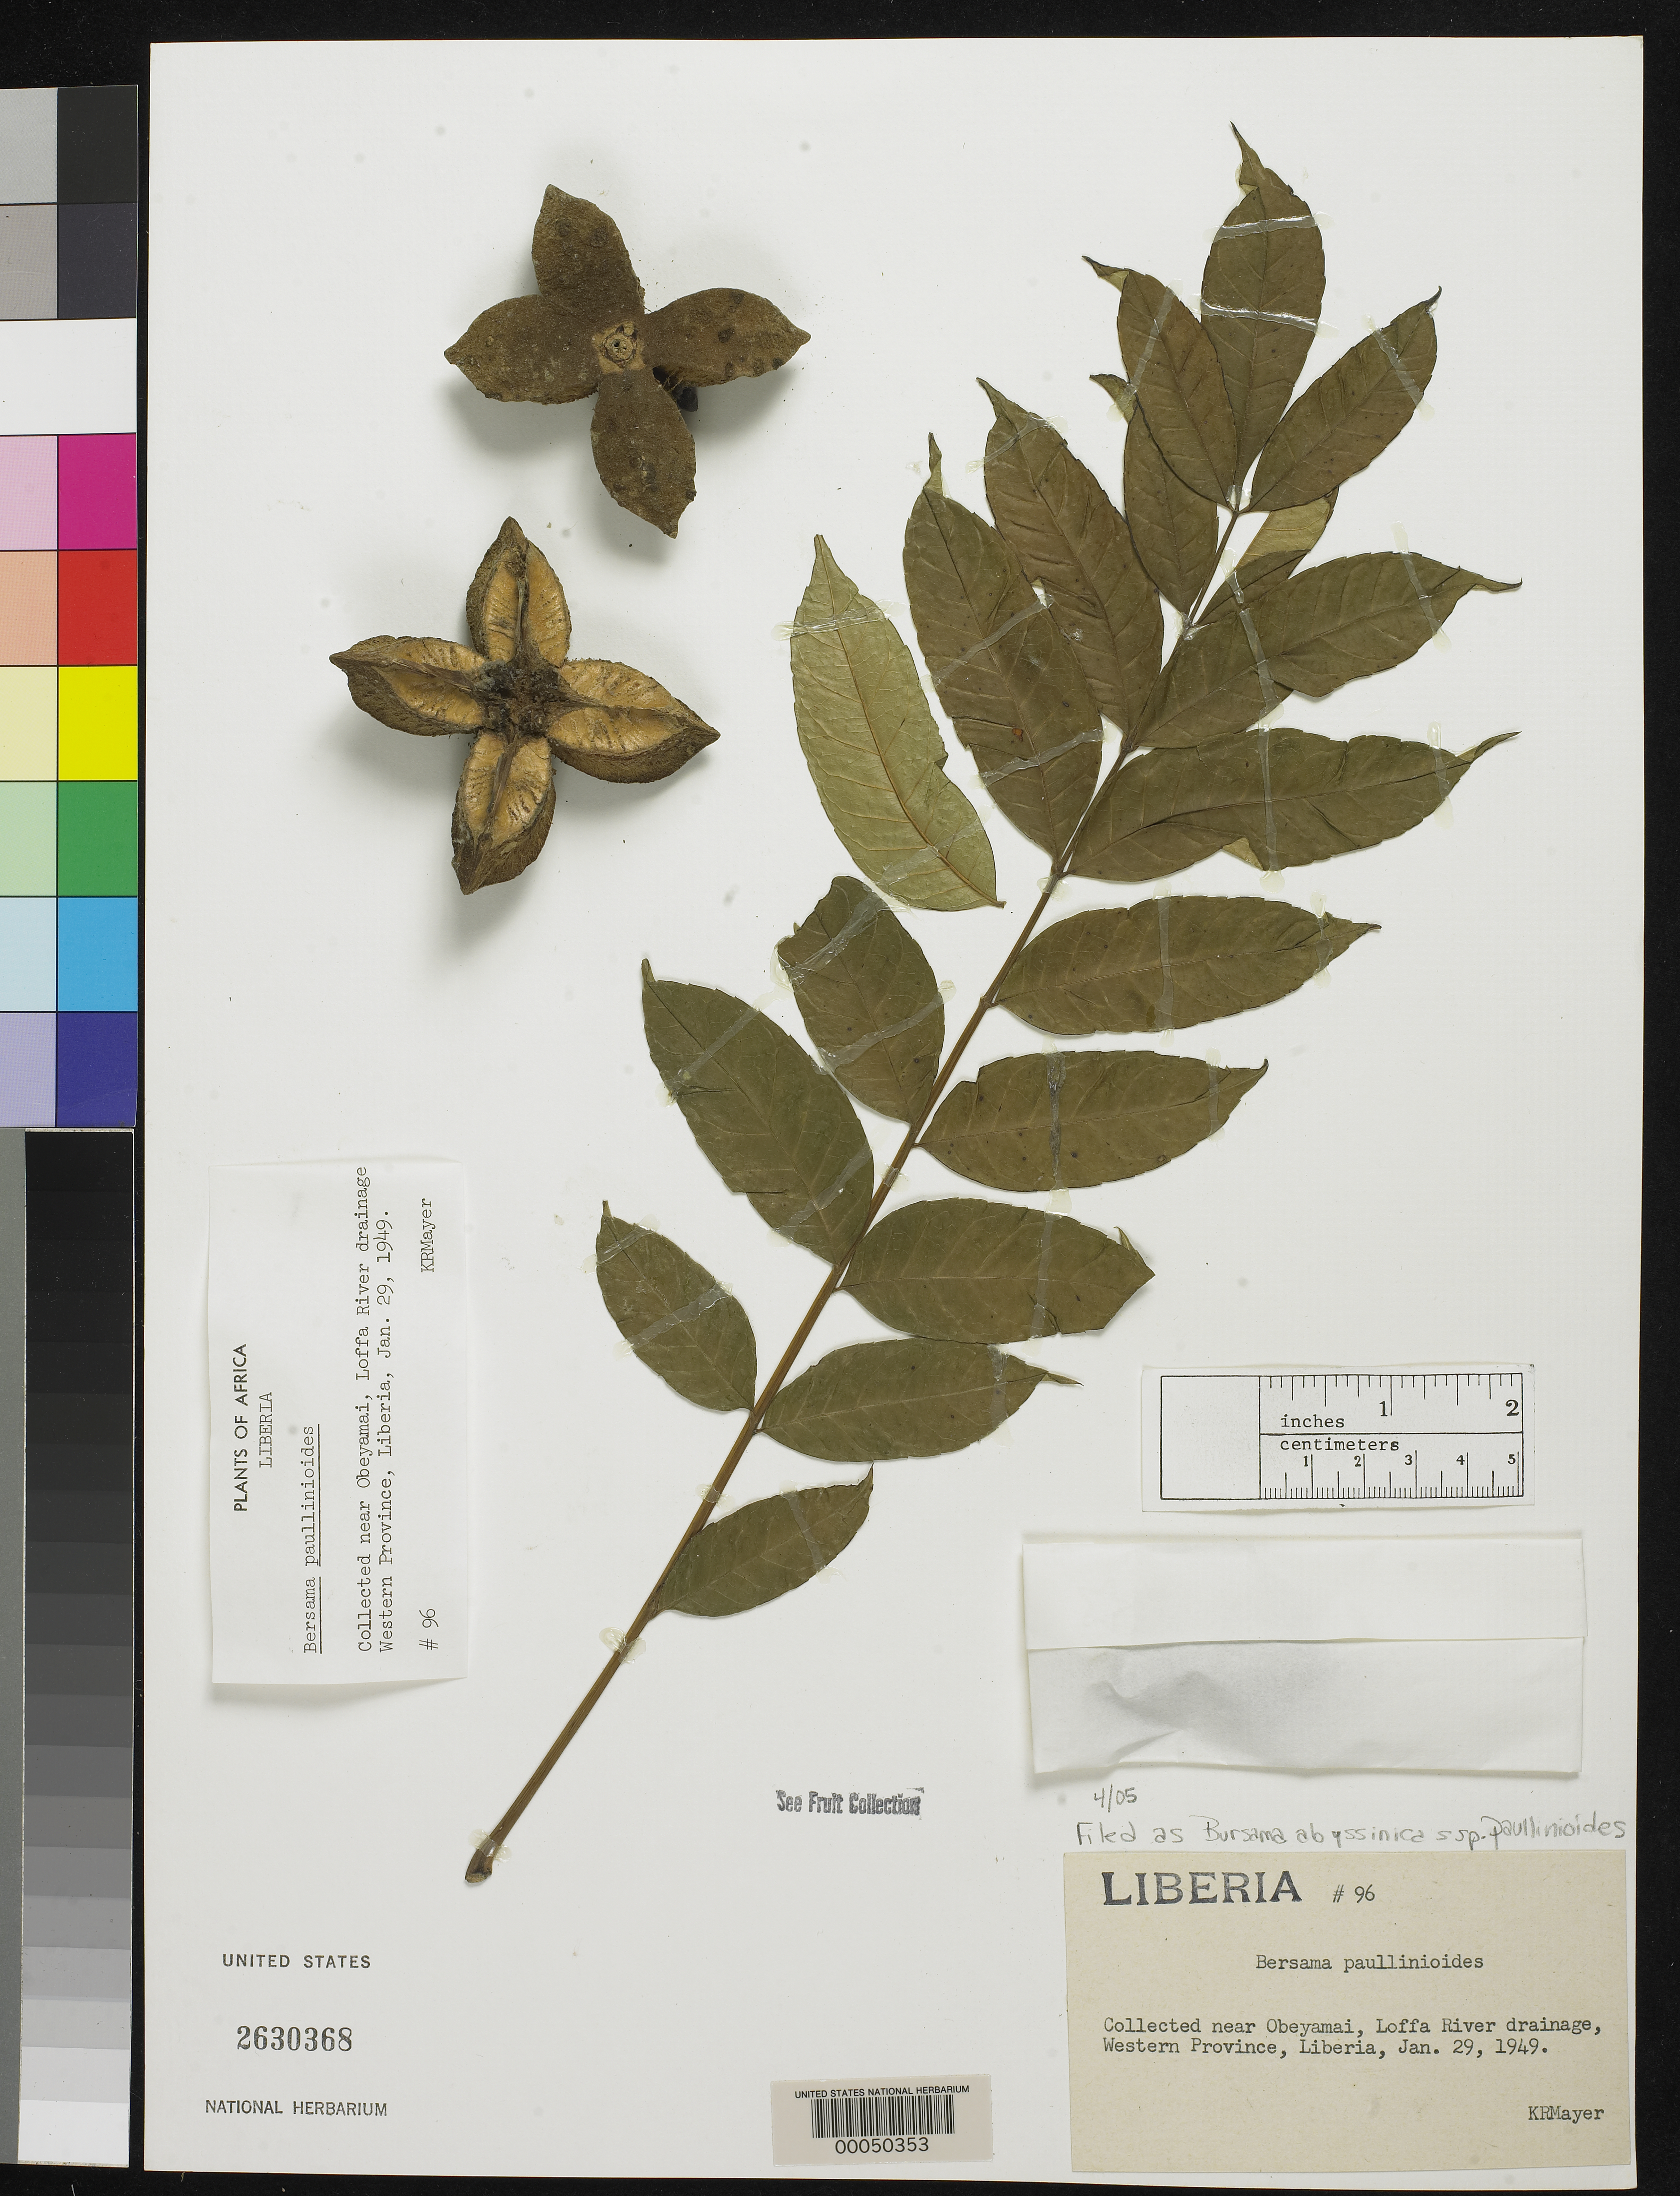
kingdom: Plantae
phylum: Tracheophyta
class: Magnoliopsida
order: Geraniales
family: Melianthaceae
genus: Bersama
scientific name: Bersama abyssinica subsp. paullinioides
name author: (Planch.) Verdc.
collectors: K. R. Mayer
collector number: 96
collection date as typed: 29 Jan 1949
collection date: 1949-01-29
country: Liberia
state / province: Lofa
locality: Loffa River Drainage: near Obeyamai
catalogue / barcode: US 2630368